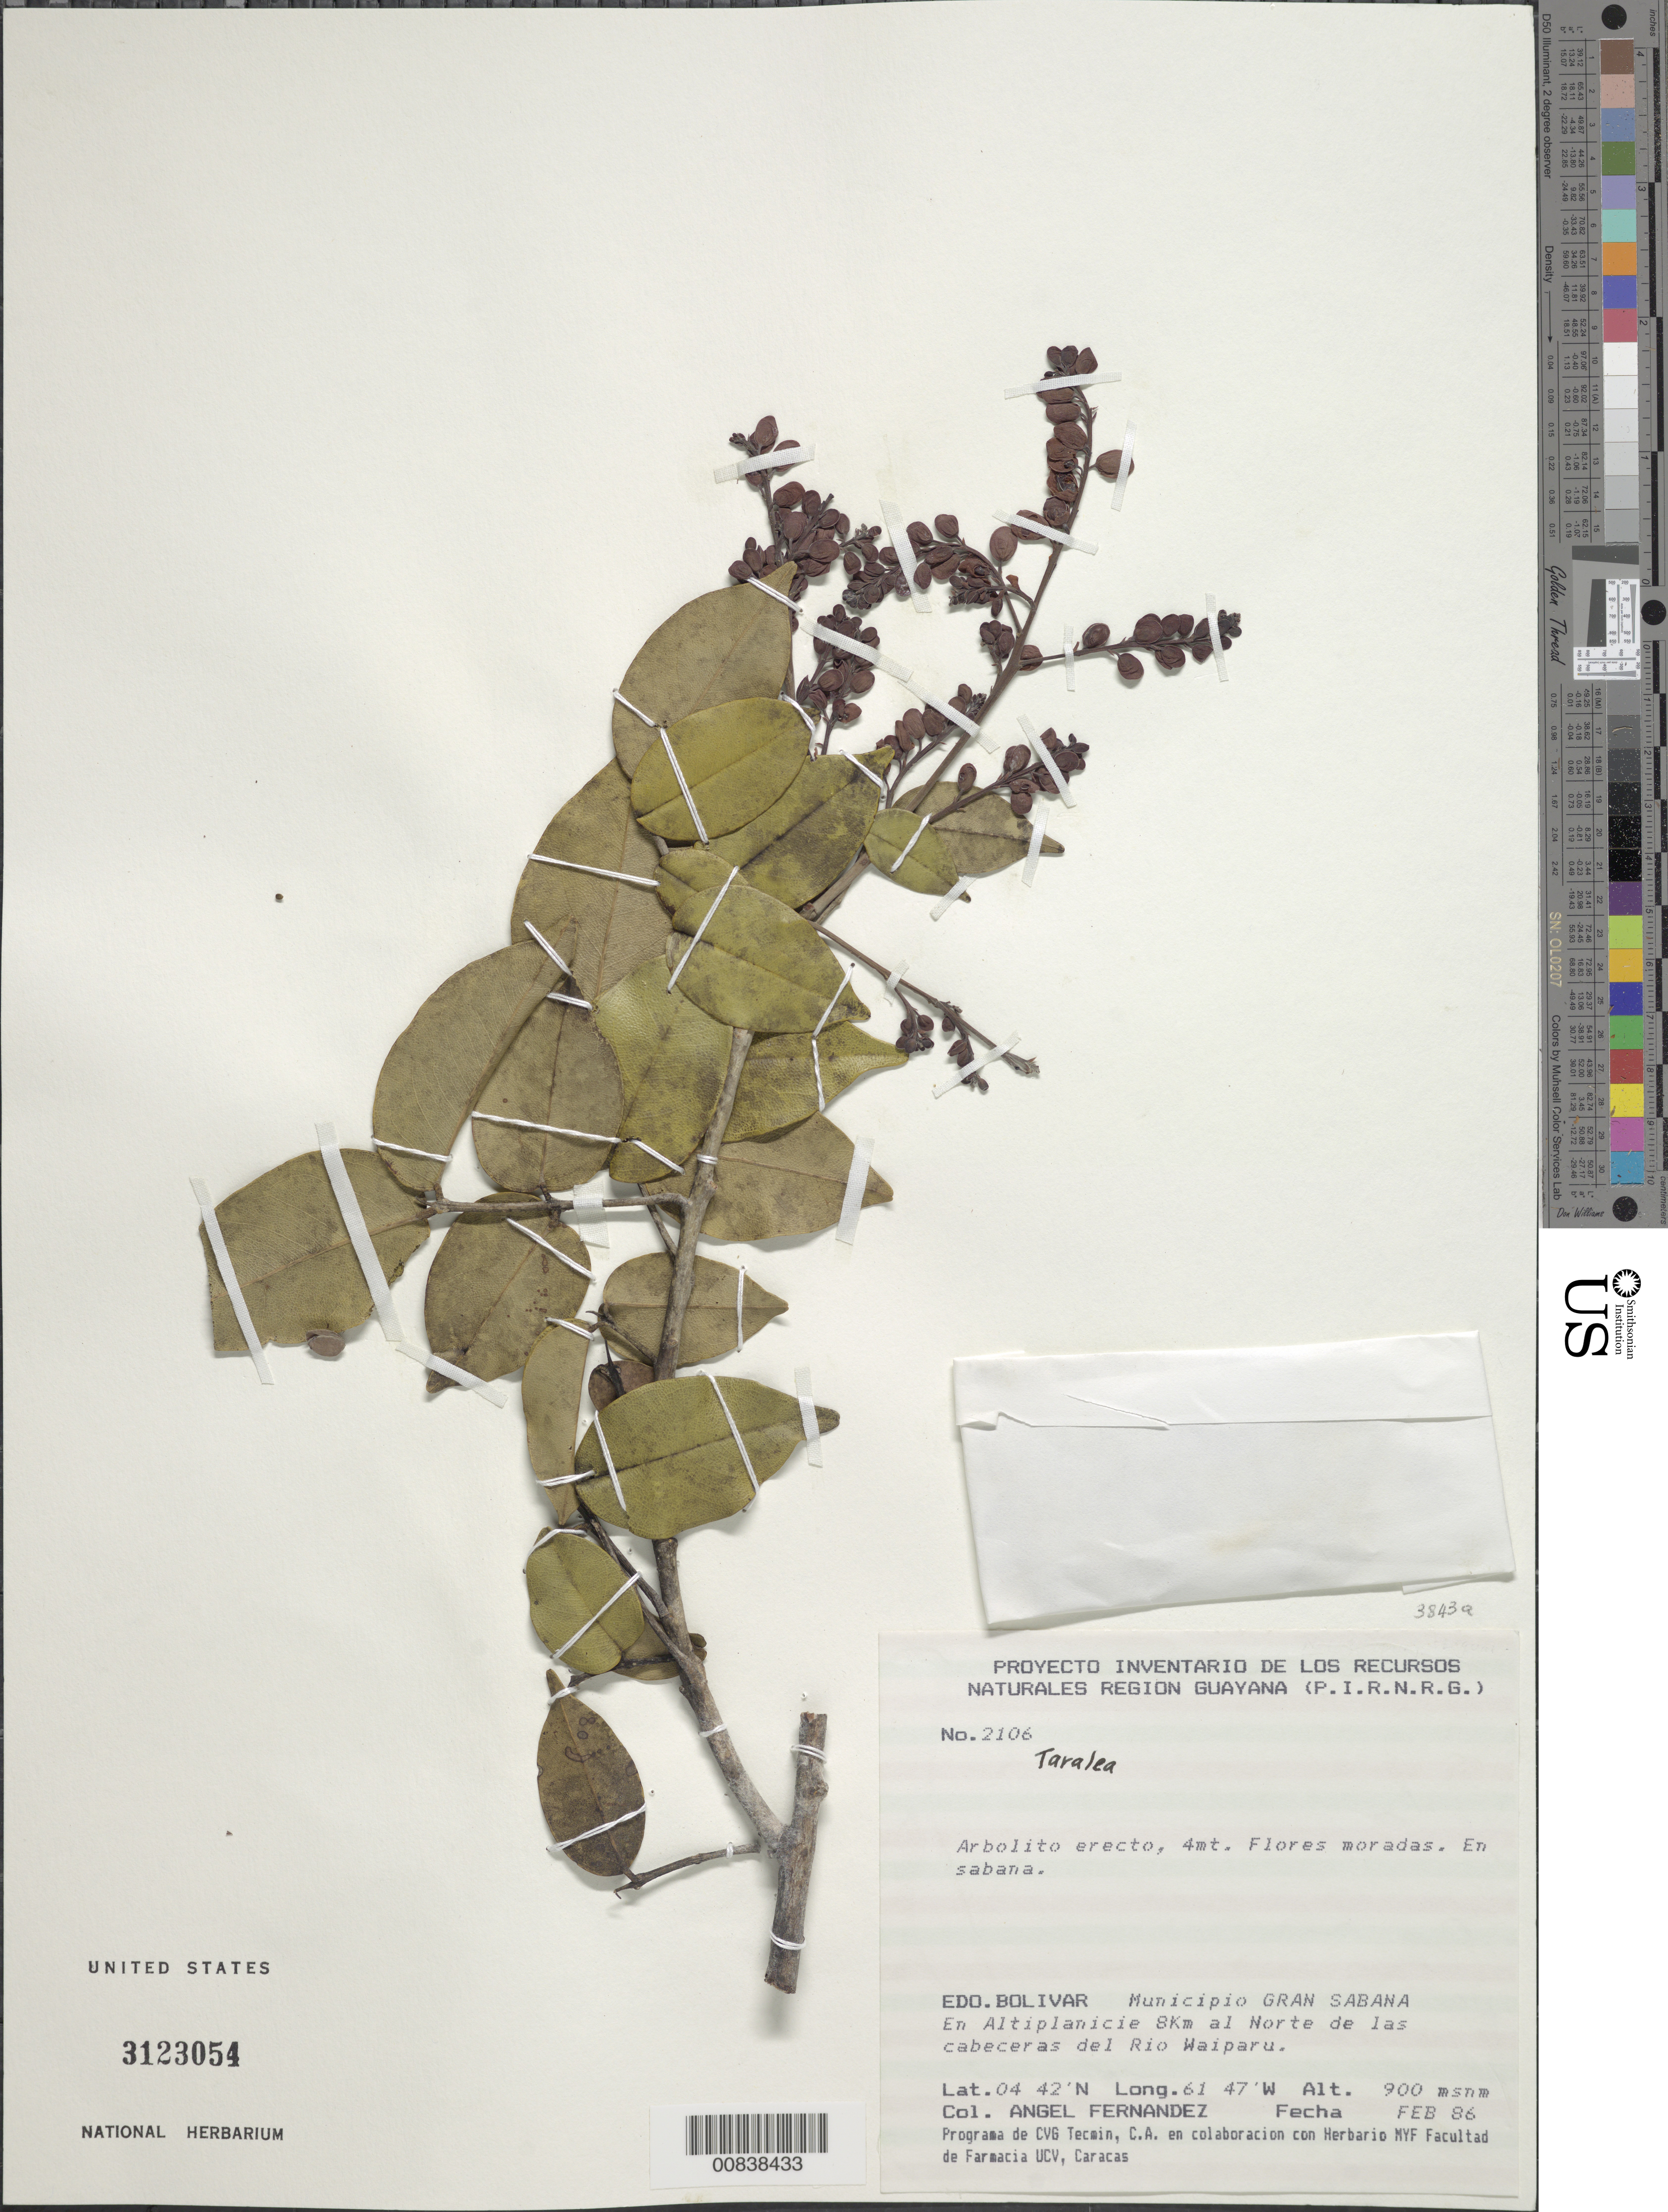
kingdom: Plantae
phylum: Tracheophyta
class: Magnoliopsida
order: Fabales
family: Fabaceae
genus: Taralea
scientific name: Taralea sp.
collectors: A. Fernández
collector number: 2106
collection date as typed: Feb-86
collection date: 1986-02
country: Venezuela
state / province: Bolívar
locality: Mun. Gran Sabana, 8 km al Norte de las cabeceras del Río Waiparu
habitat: Sabana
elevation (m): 900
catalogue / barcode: US 3123054